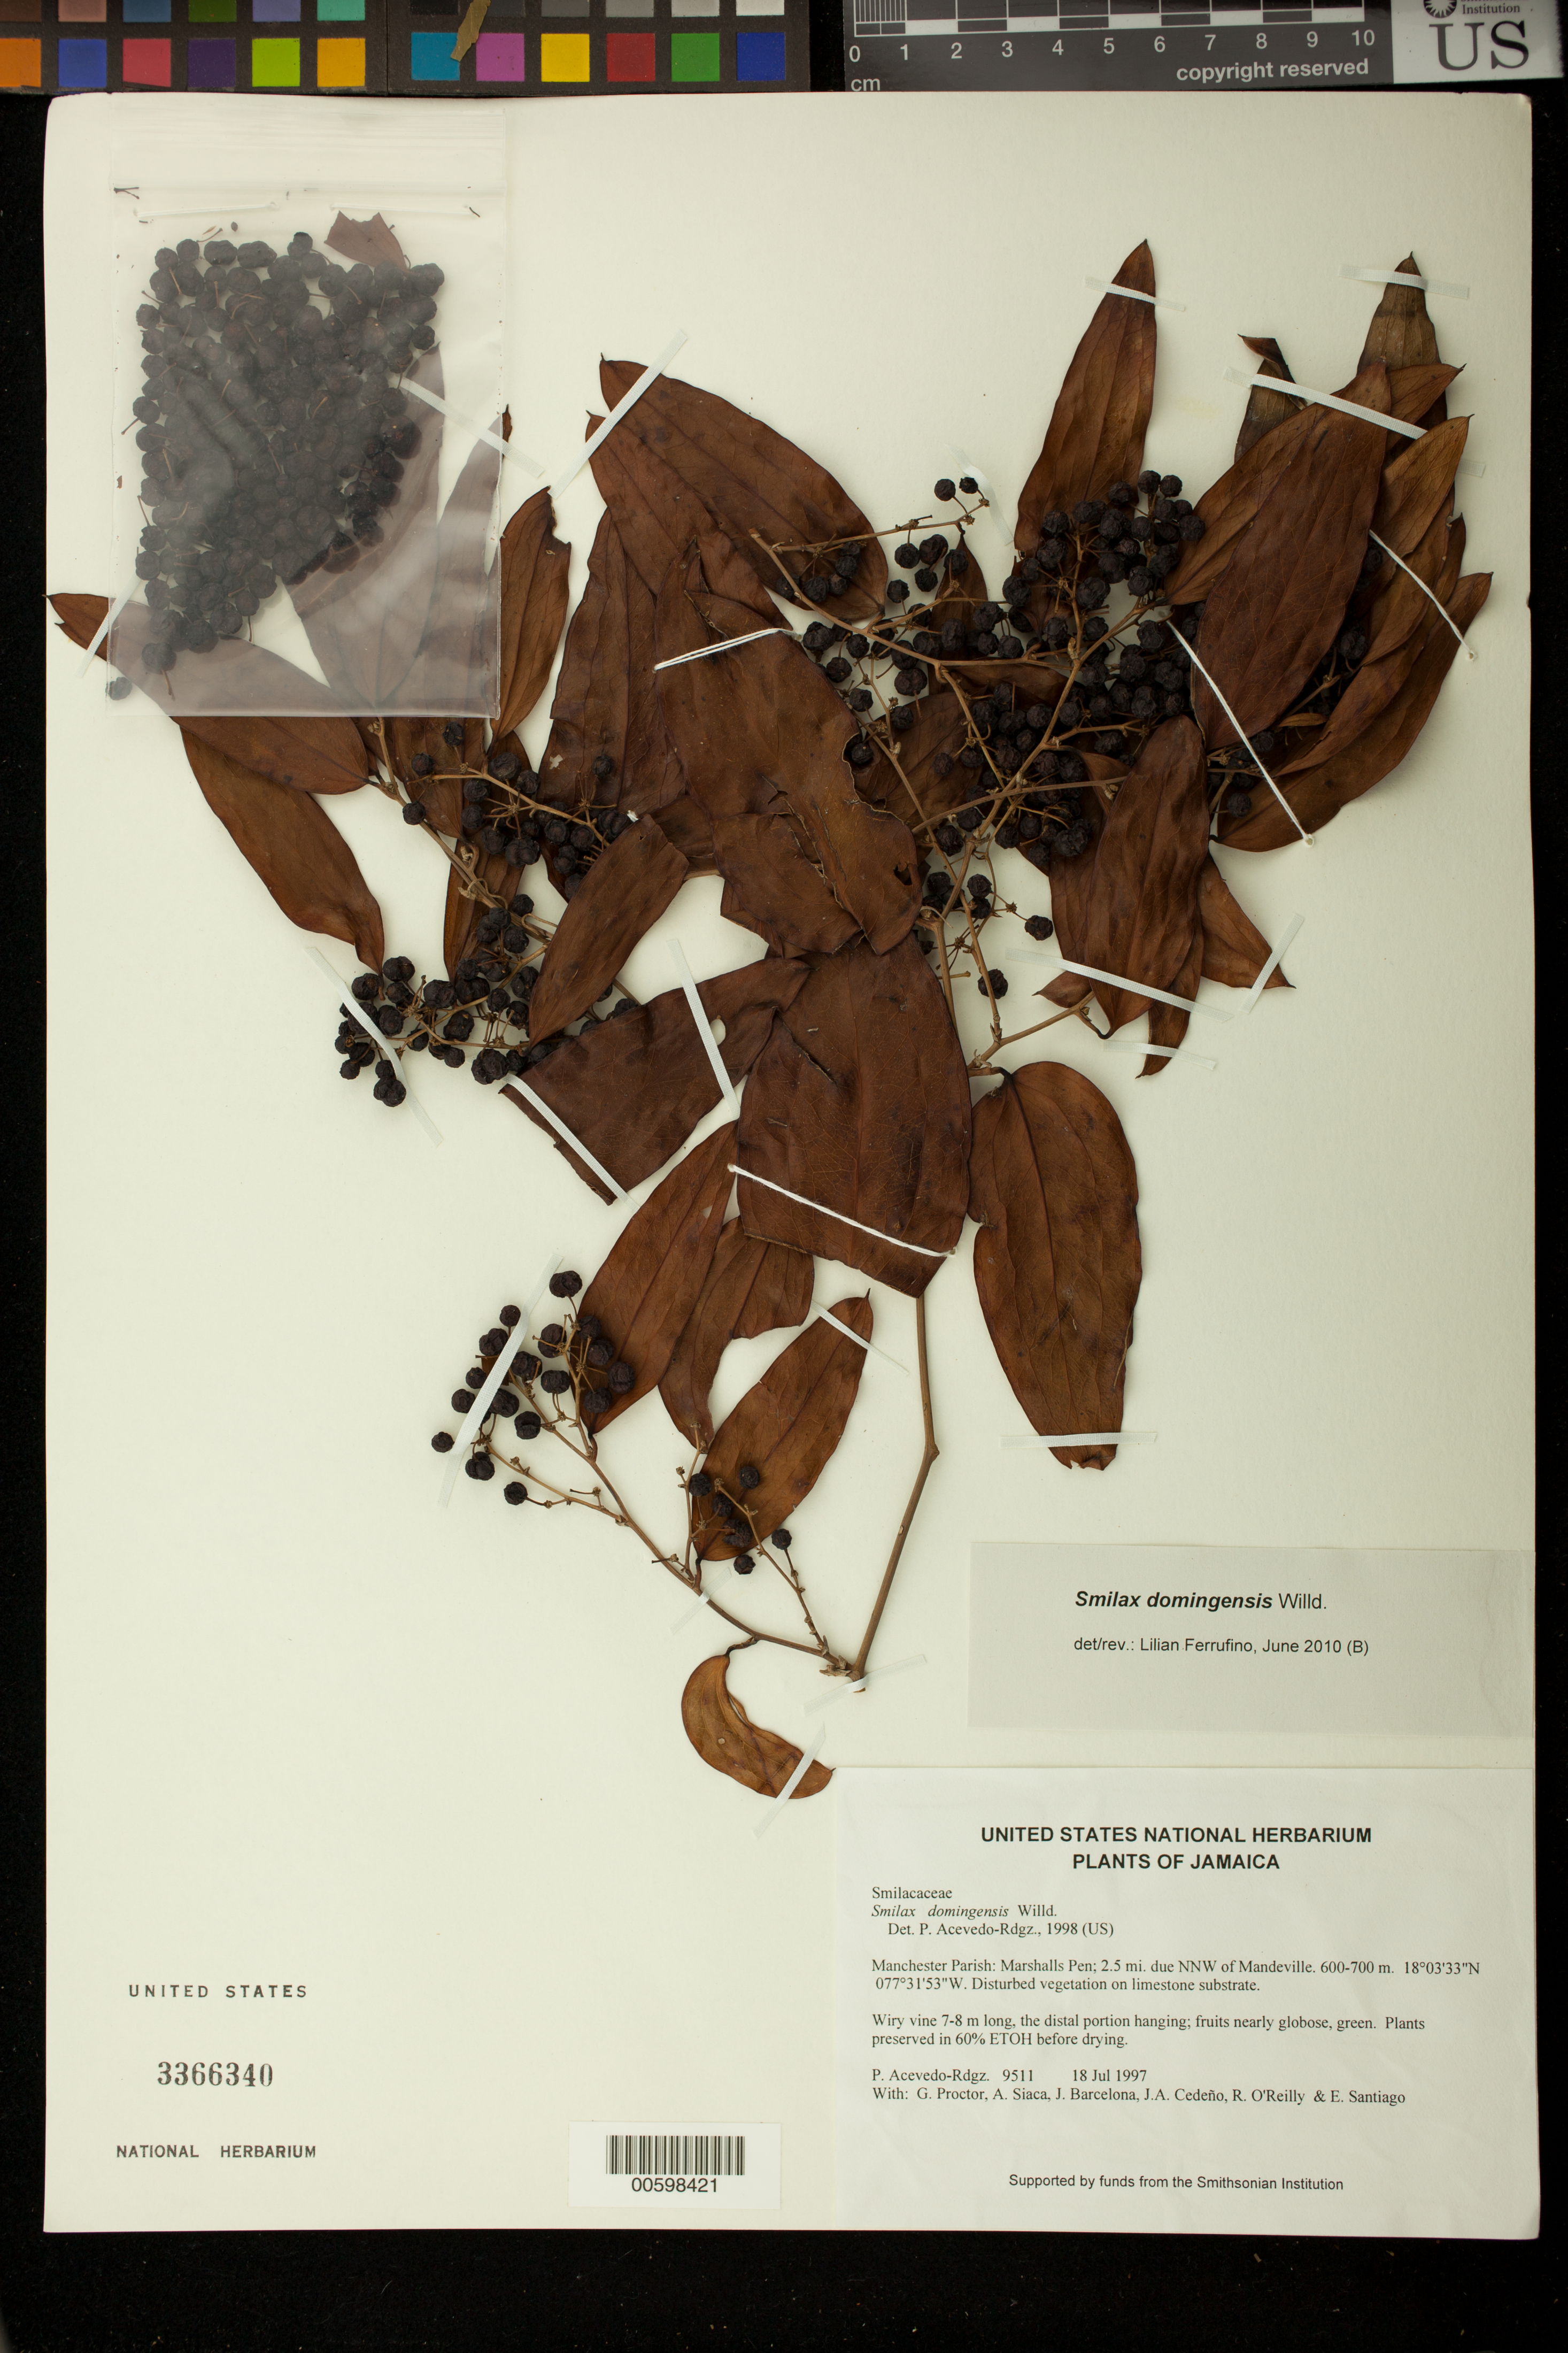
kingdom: Plantae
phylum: Tracheophyta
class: Liliopsida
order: Liliales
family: Smilacaceae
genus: Smilax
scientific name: Smilax domingensis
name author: Willd.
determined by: Acevedo-Rodríguez, P., (BOT), Smithsonian Institution - National Museum of Natural History (UNITED STATES)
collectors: P. Acevedo-Rodr., G. R. Proctor, A. Siaca, J. Barcelona, J. A. Cedeño M. & R. O'Reilly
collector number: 9511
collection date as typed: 18 Jul 1997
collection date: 1997-07-18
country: Jamaica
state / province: Manchester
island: Jamaica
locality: Manchester Parish: Marshalls Pen; 2.5 mi. due NNW of Mandeville.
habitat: Disturbed vegetation on limestone substrate.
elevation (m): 600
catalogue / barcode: US 3366340